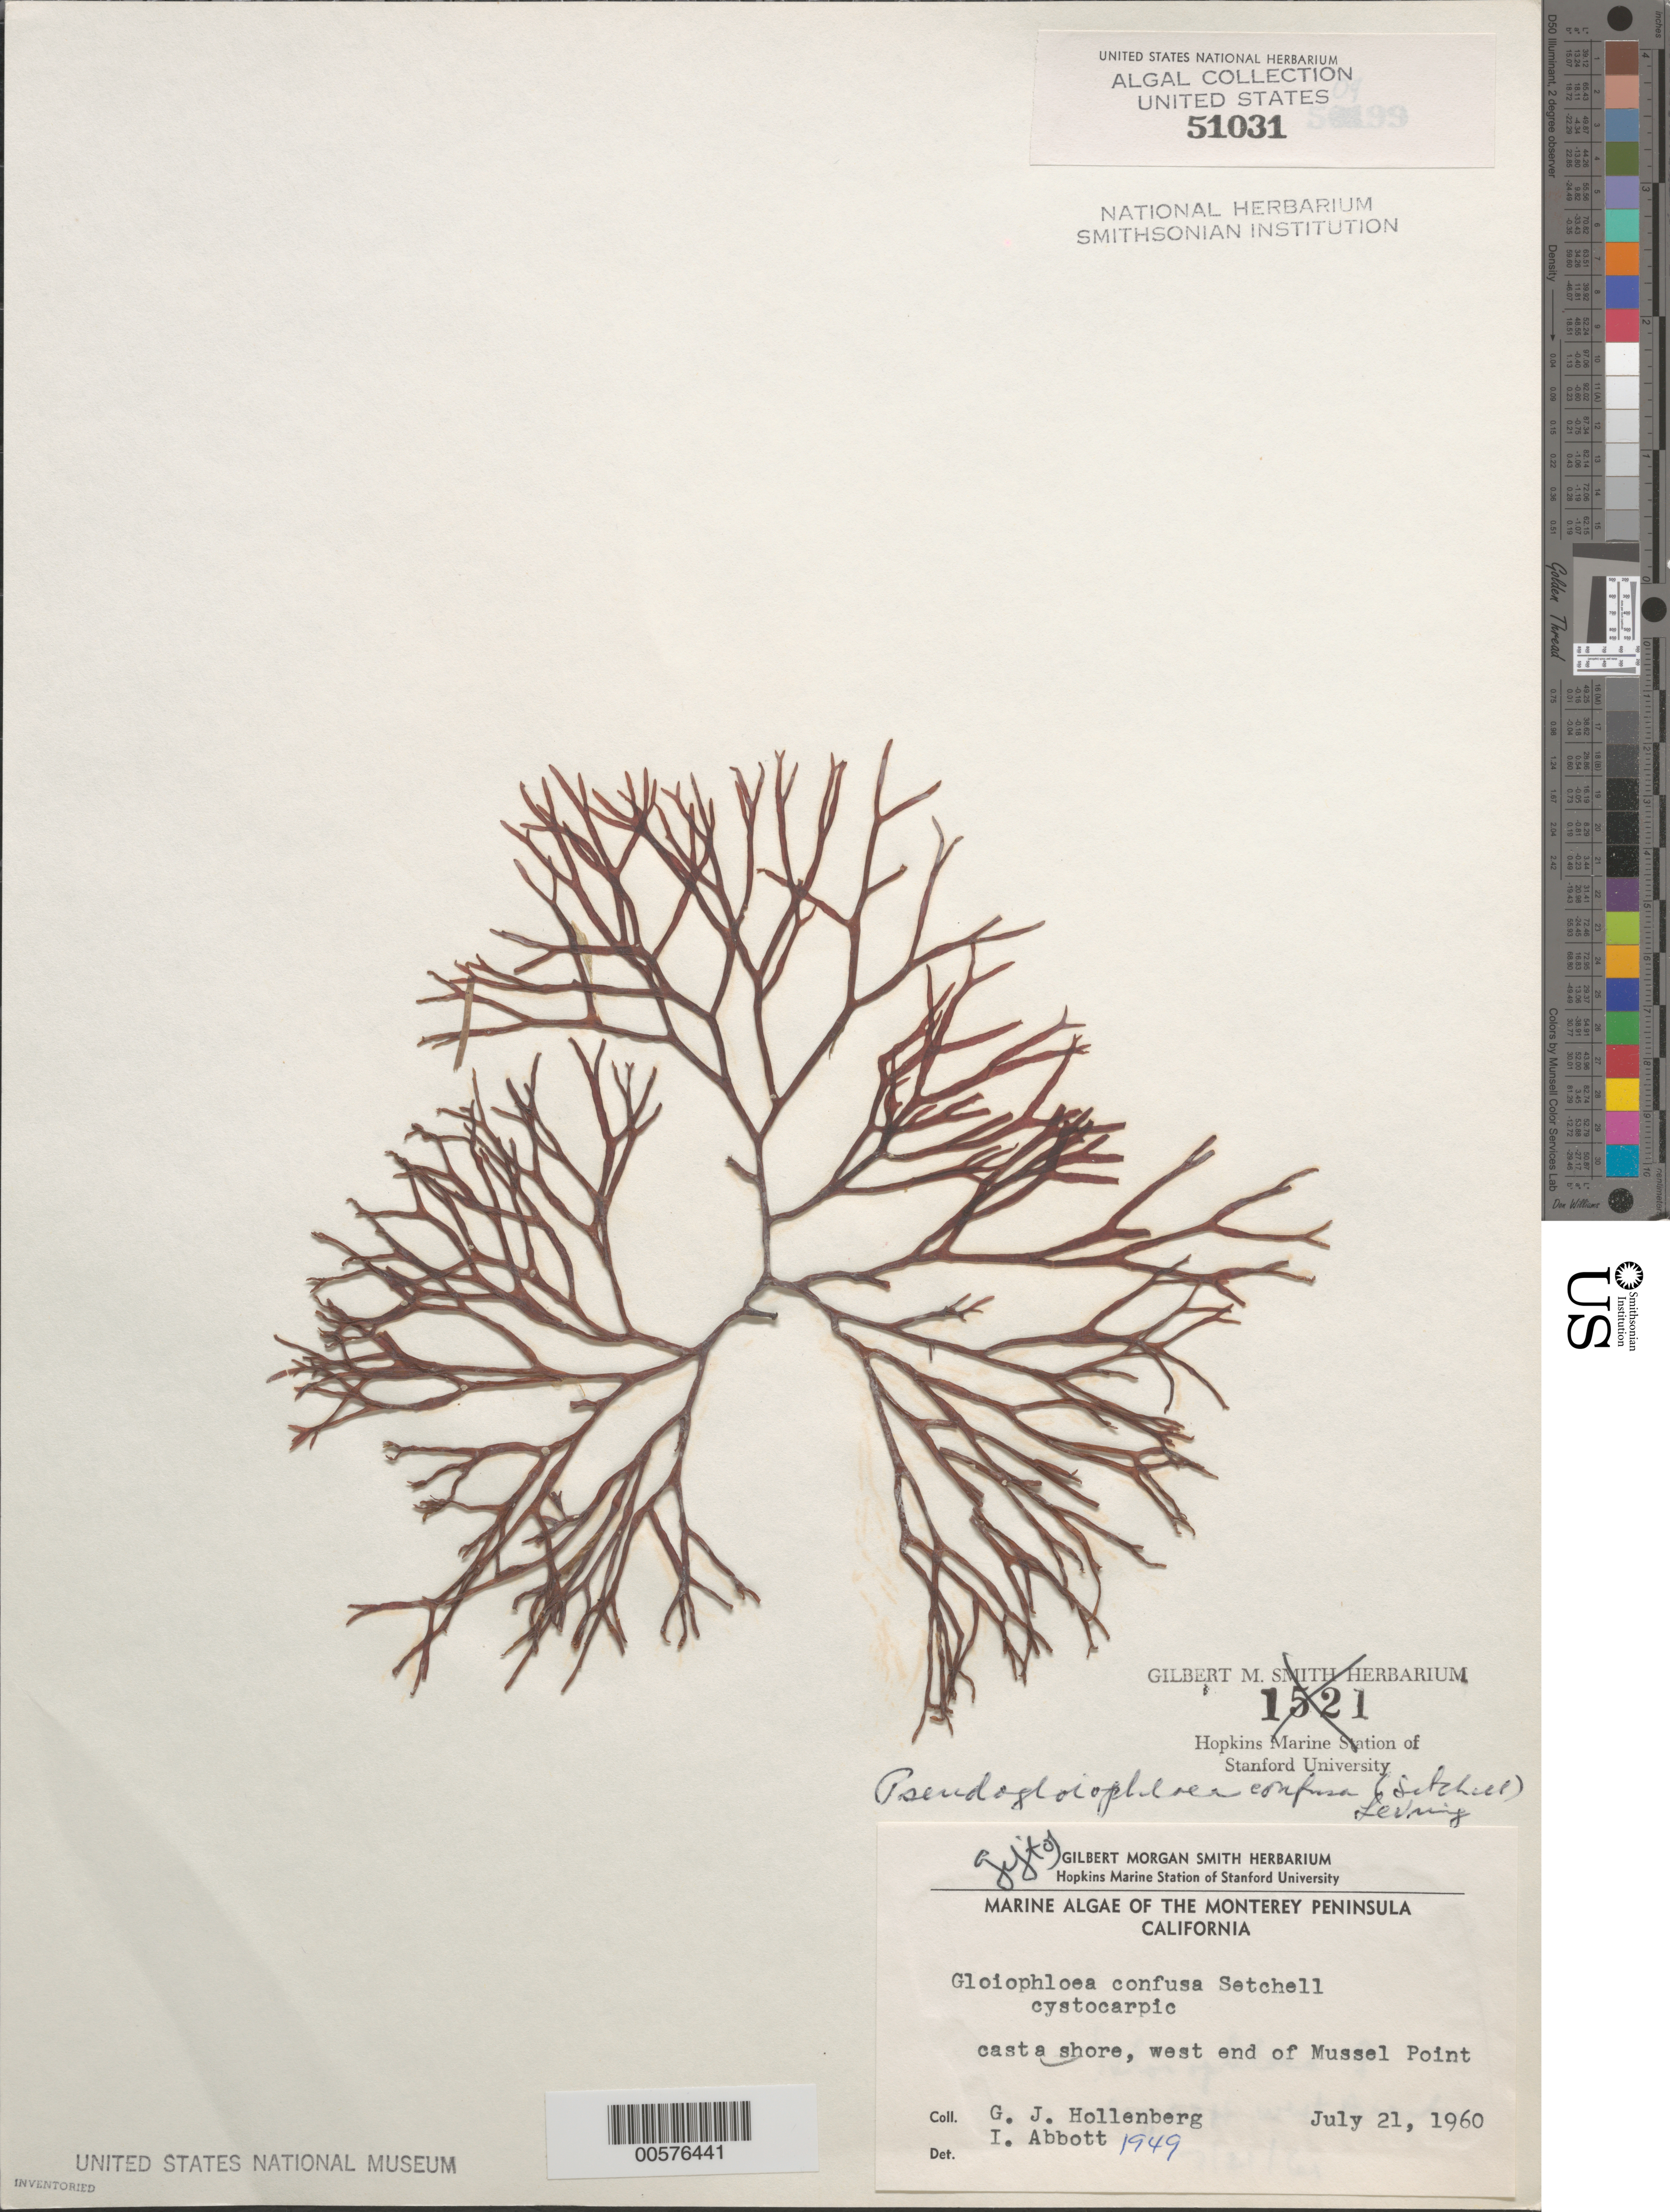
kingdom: Plantae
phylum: Rhodophyta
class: Florideophyceae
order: Nemaliales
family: Scinaiaceae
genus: Scinaia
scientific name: Scinaia confusa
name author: (Setch.) Huisman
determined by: Algae name updating Project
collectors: G. Hollenberg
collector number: IAA 1949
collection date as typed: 21 Jul 1960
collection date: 1960-07-21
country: United States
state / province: California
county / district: Monterey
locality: Mussel Point, west end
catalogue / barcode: US 51031